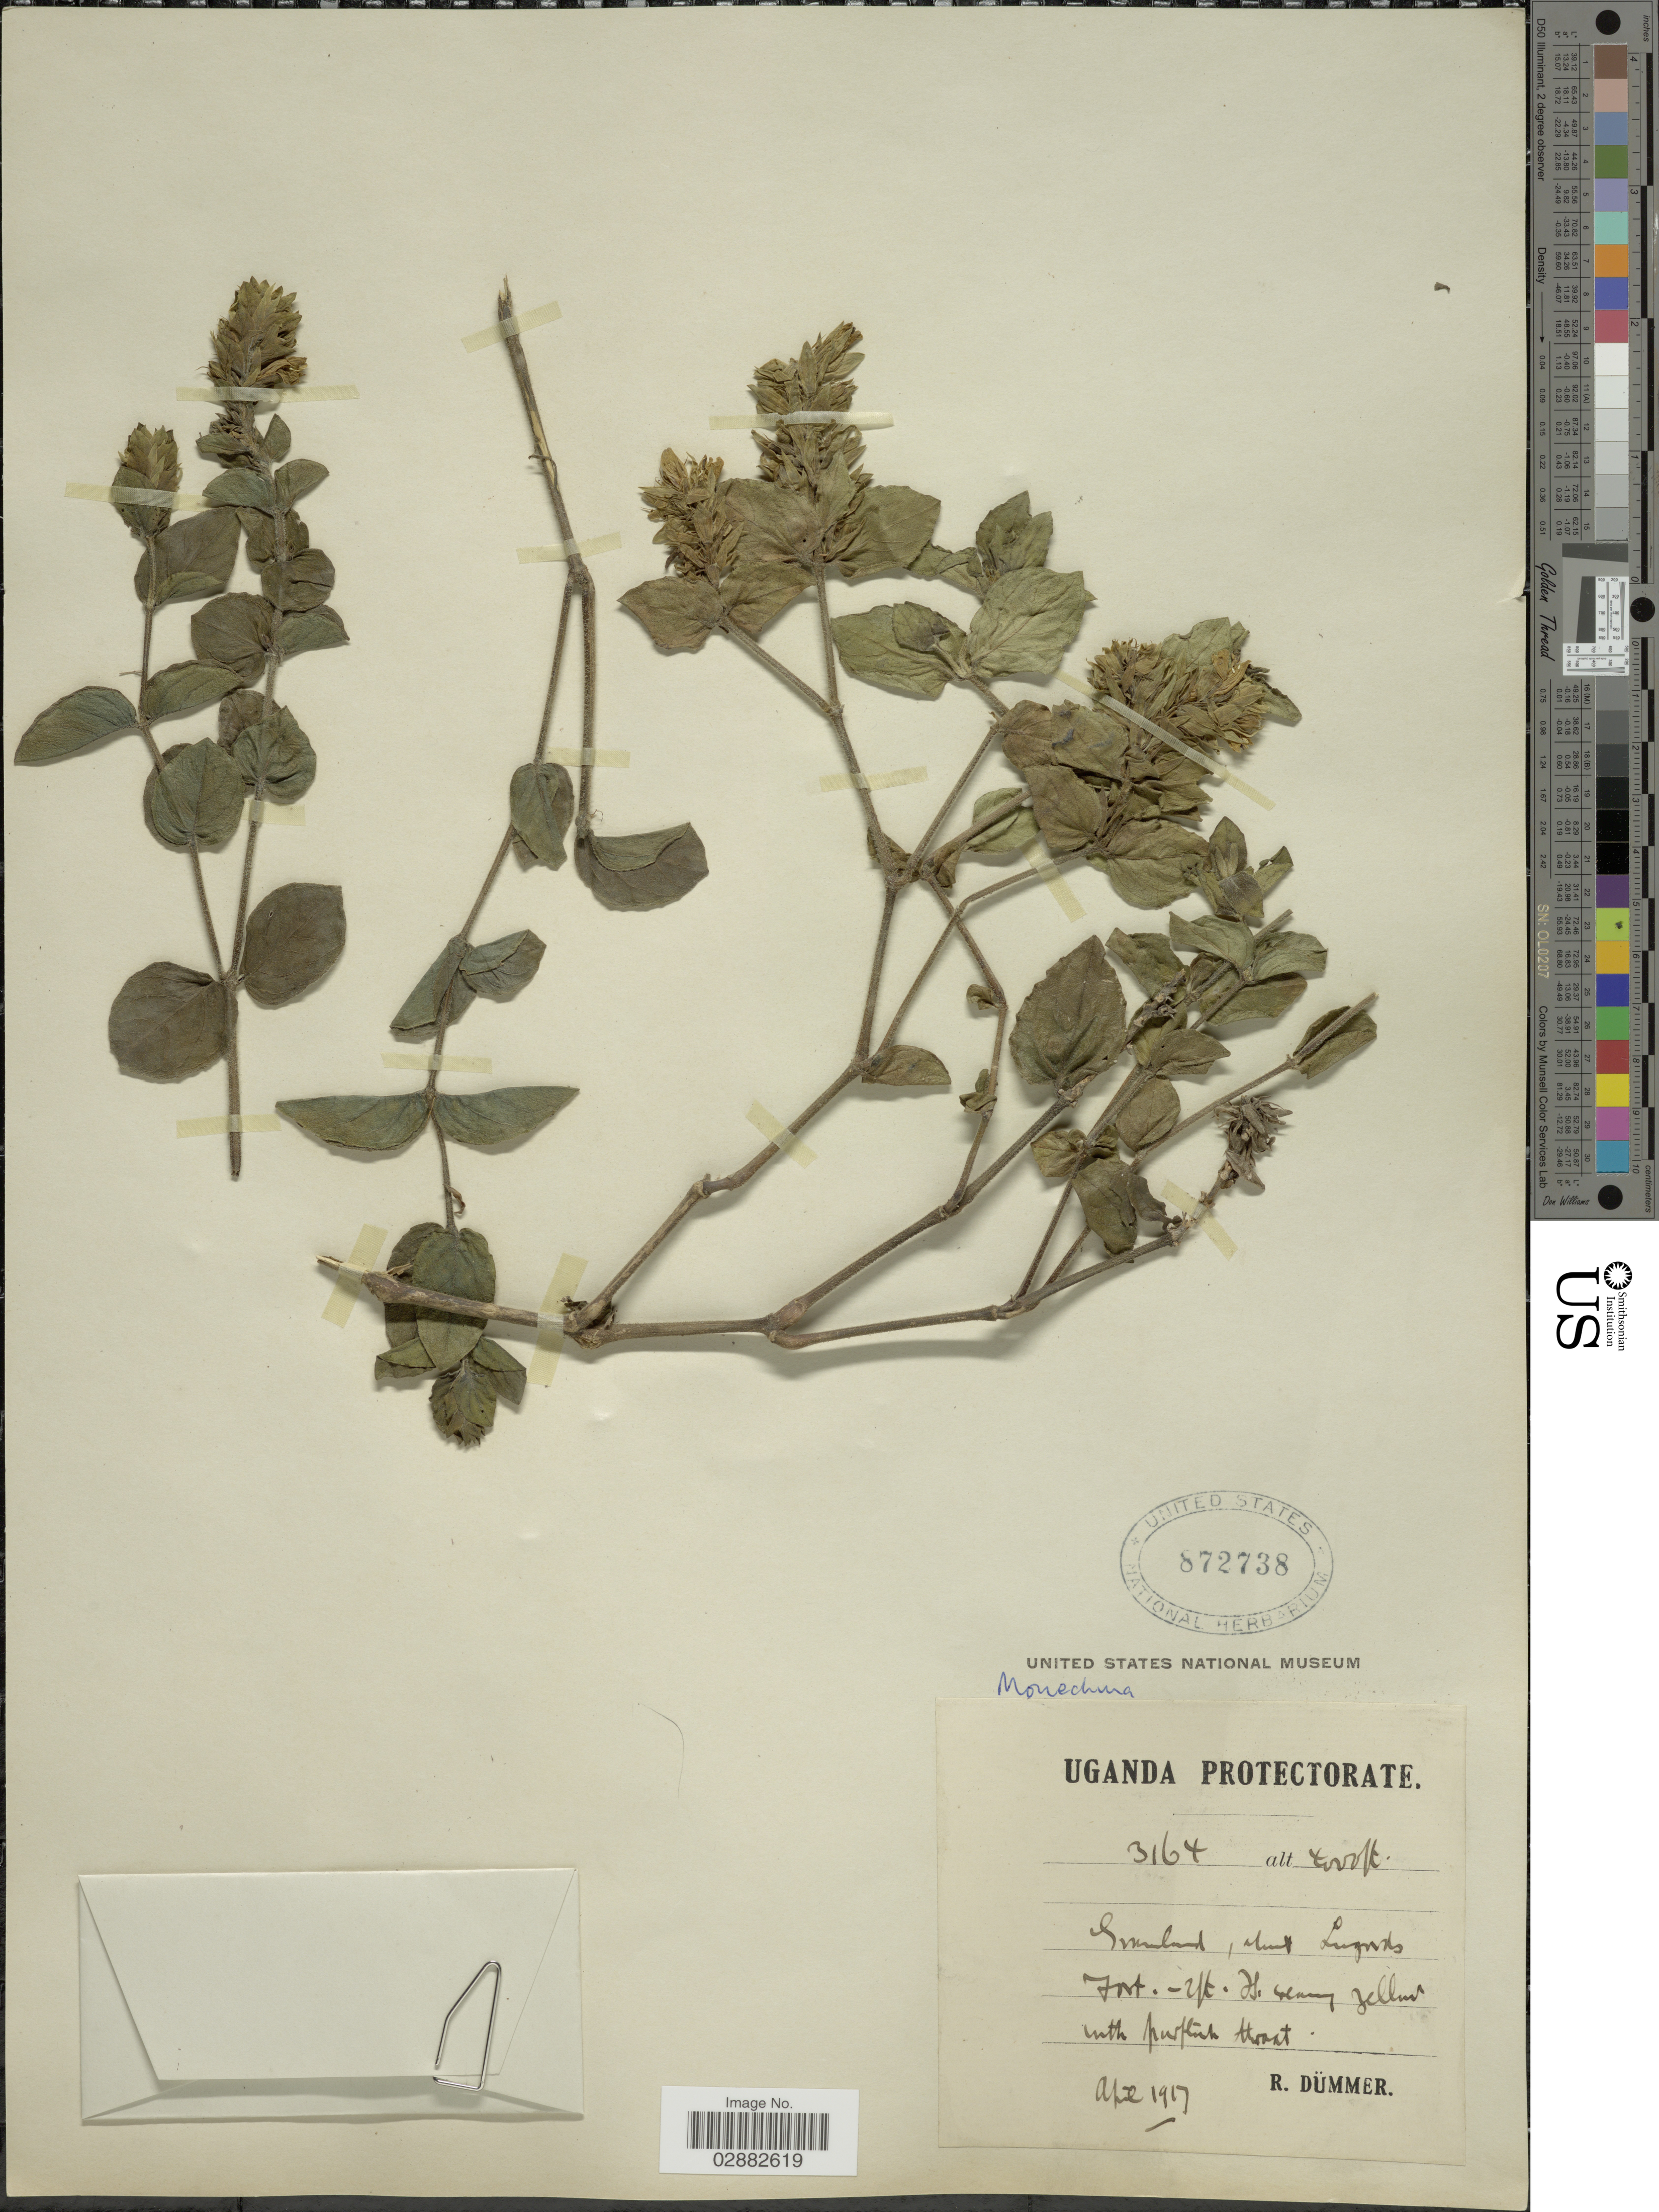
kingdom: Plantae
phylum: Tracheophyta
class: Magnoliopsida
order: Lamiales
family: Acanthaceae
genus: Justicia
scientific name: Justicia sp.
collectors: R. Dümmer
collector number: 3164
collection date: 1917-04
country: Uganda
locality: About Lugards Fort.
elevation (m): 1219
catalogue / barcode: US 872738